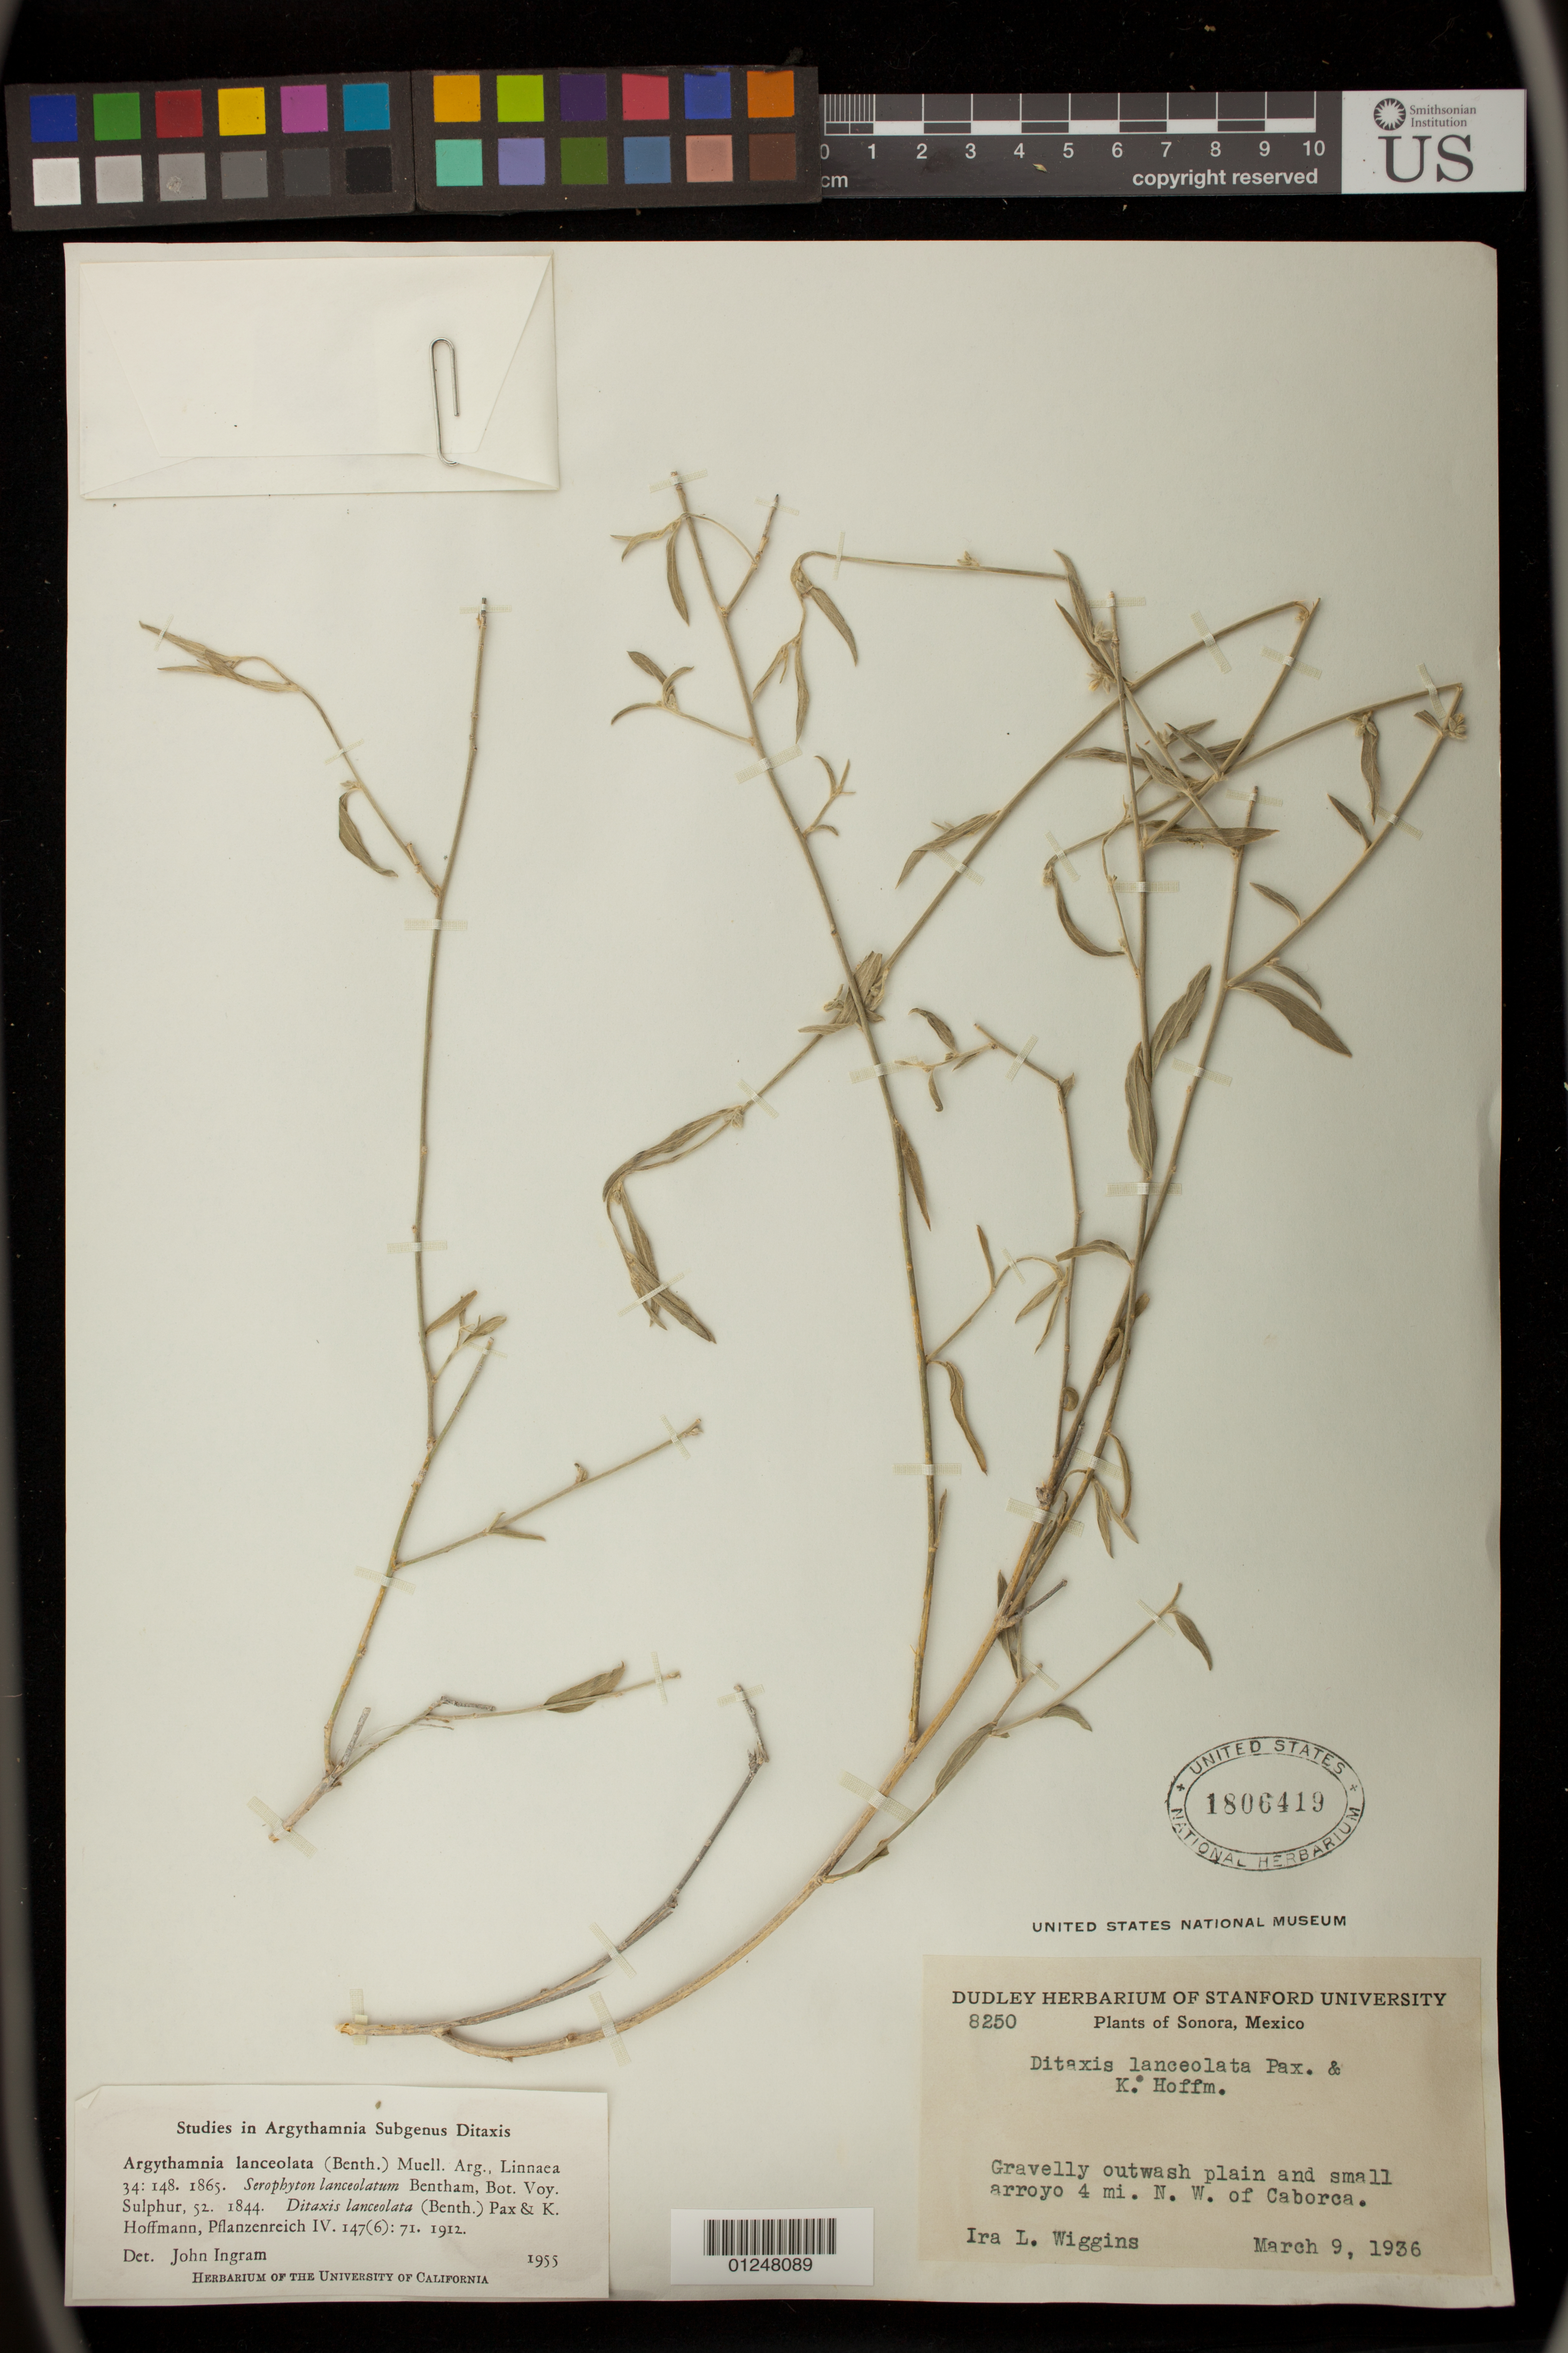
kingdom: Plantae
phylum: Tracheophyta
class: Magnoliopsida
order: Malpighiales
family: Euphorbiaceae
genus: Argythamnia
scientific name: Argythamnia lanceolata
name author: (Benth.) Müll. Arg.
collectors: I. L. Wiggins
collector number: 8250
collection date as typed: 9 Mar 1936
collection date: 1936-03-09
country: Mexico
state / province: Sonora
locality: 4 mi NW of Caborca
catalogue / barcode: US 1806419